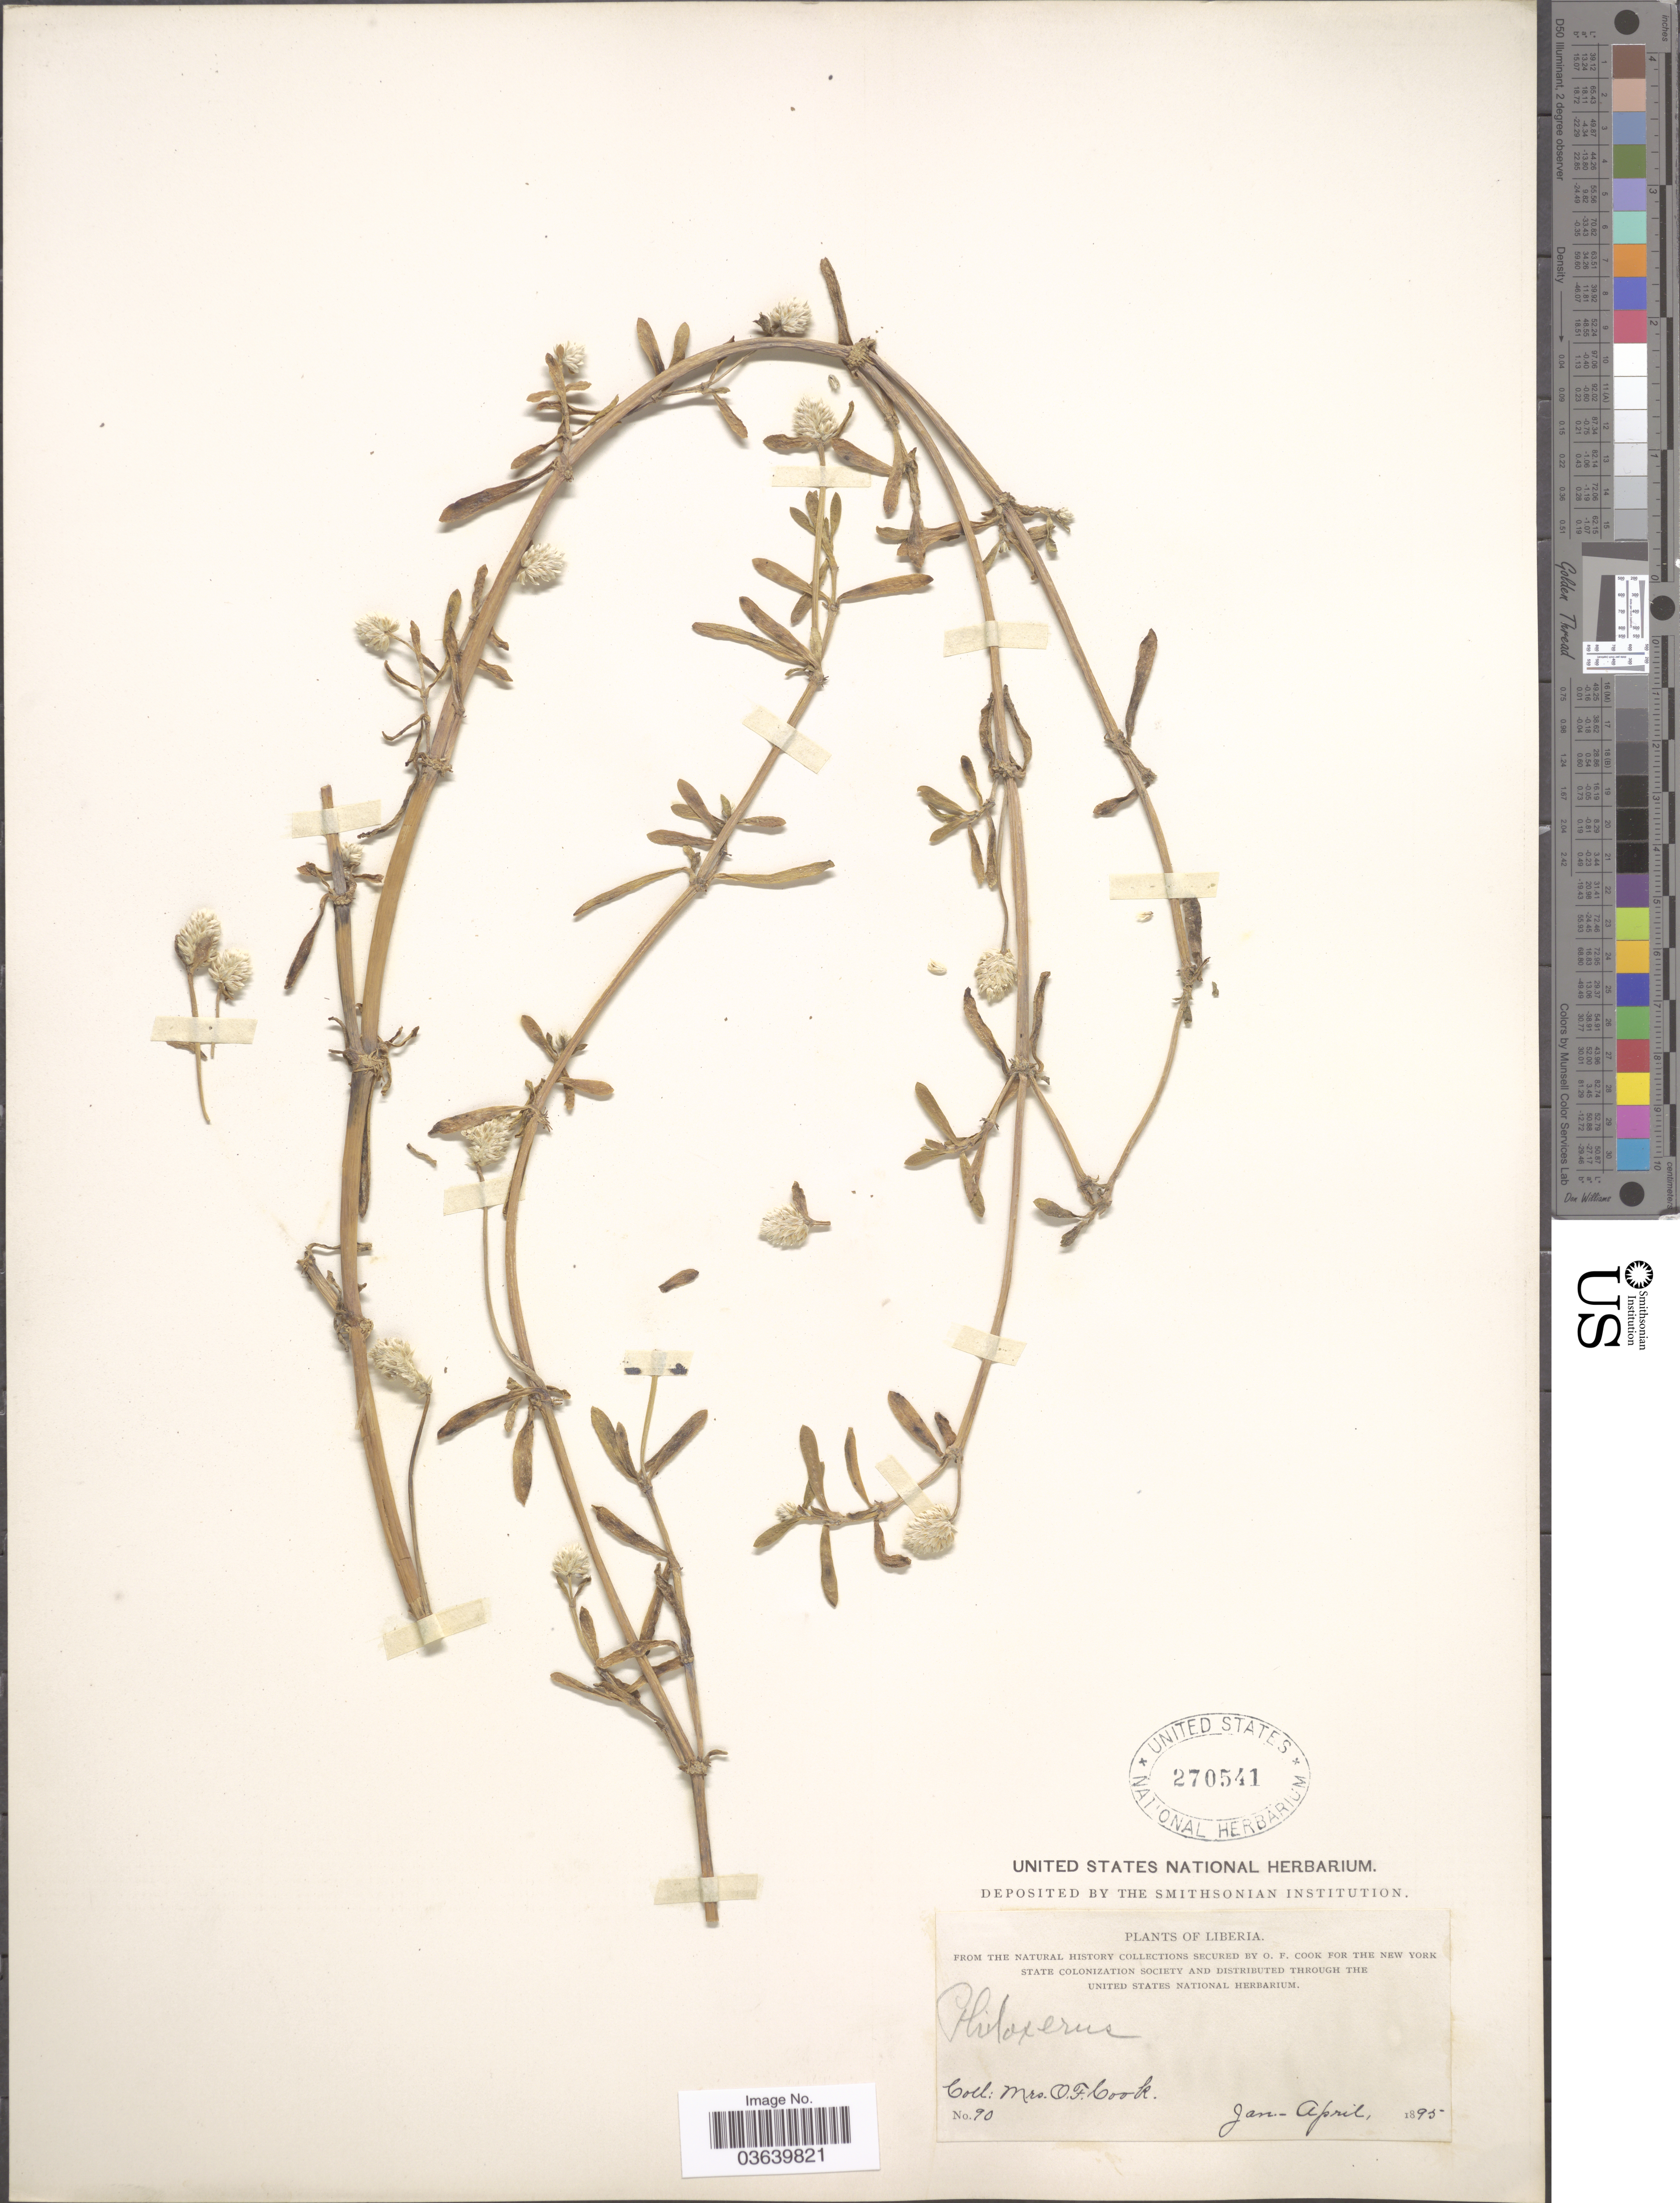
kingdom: Plantae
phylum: Tracheophyta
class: Magnoliopsida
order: Caryophyllales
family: Amaranthaceae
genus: Gomphrena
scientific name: Gomphrena vermicularis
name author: L.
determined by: Strong, Mark T., (BOT), Smithsonian Institution - National Museum of Natural History (UNITED STATES)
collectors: O. Cook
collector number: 90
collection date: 1895-01/1895-04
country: Liberia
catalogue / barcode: US 270541